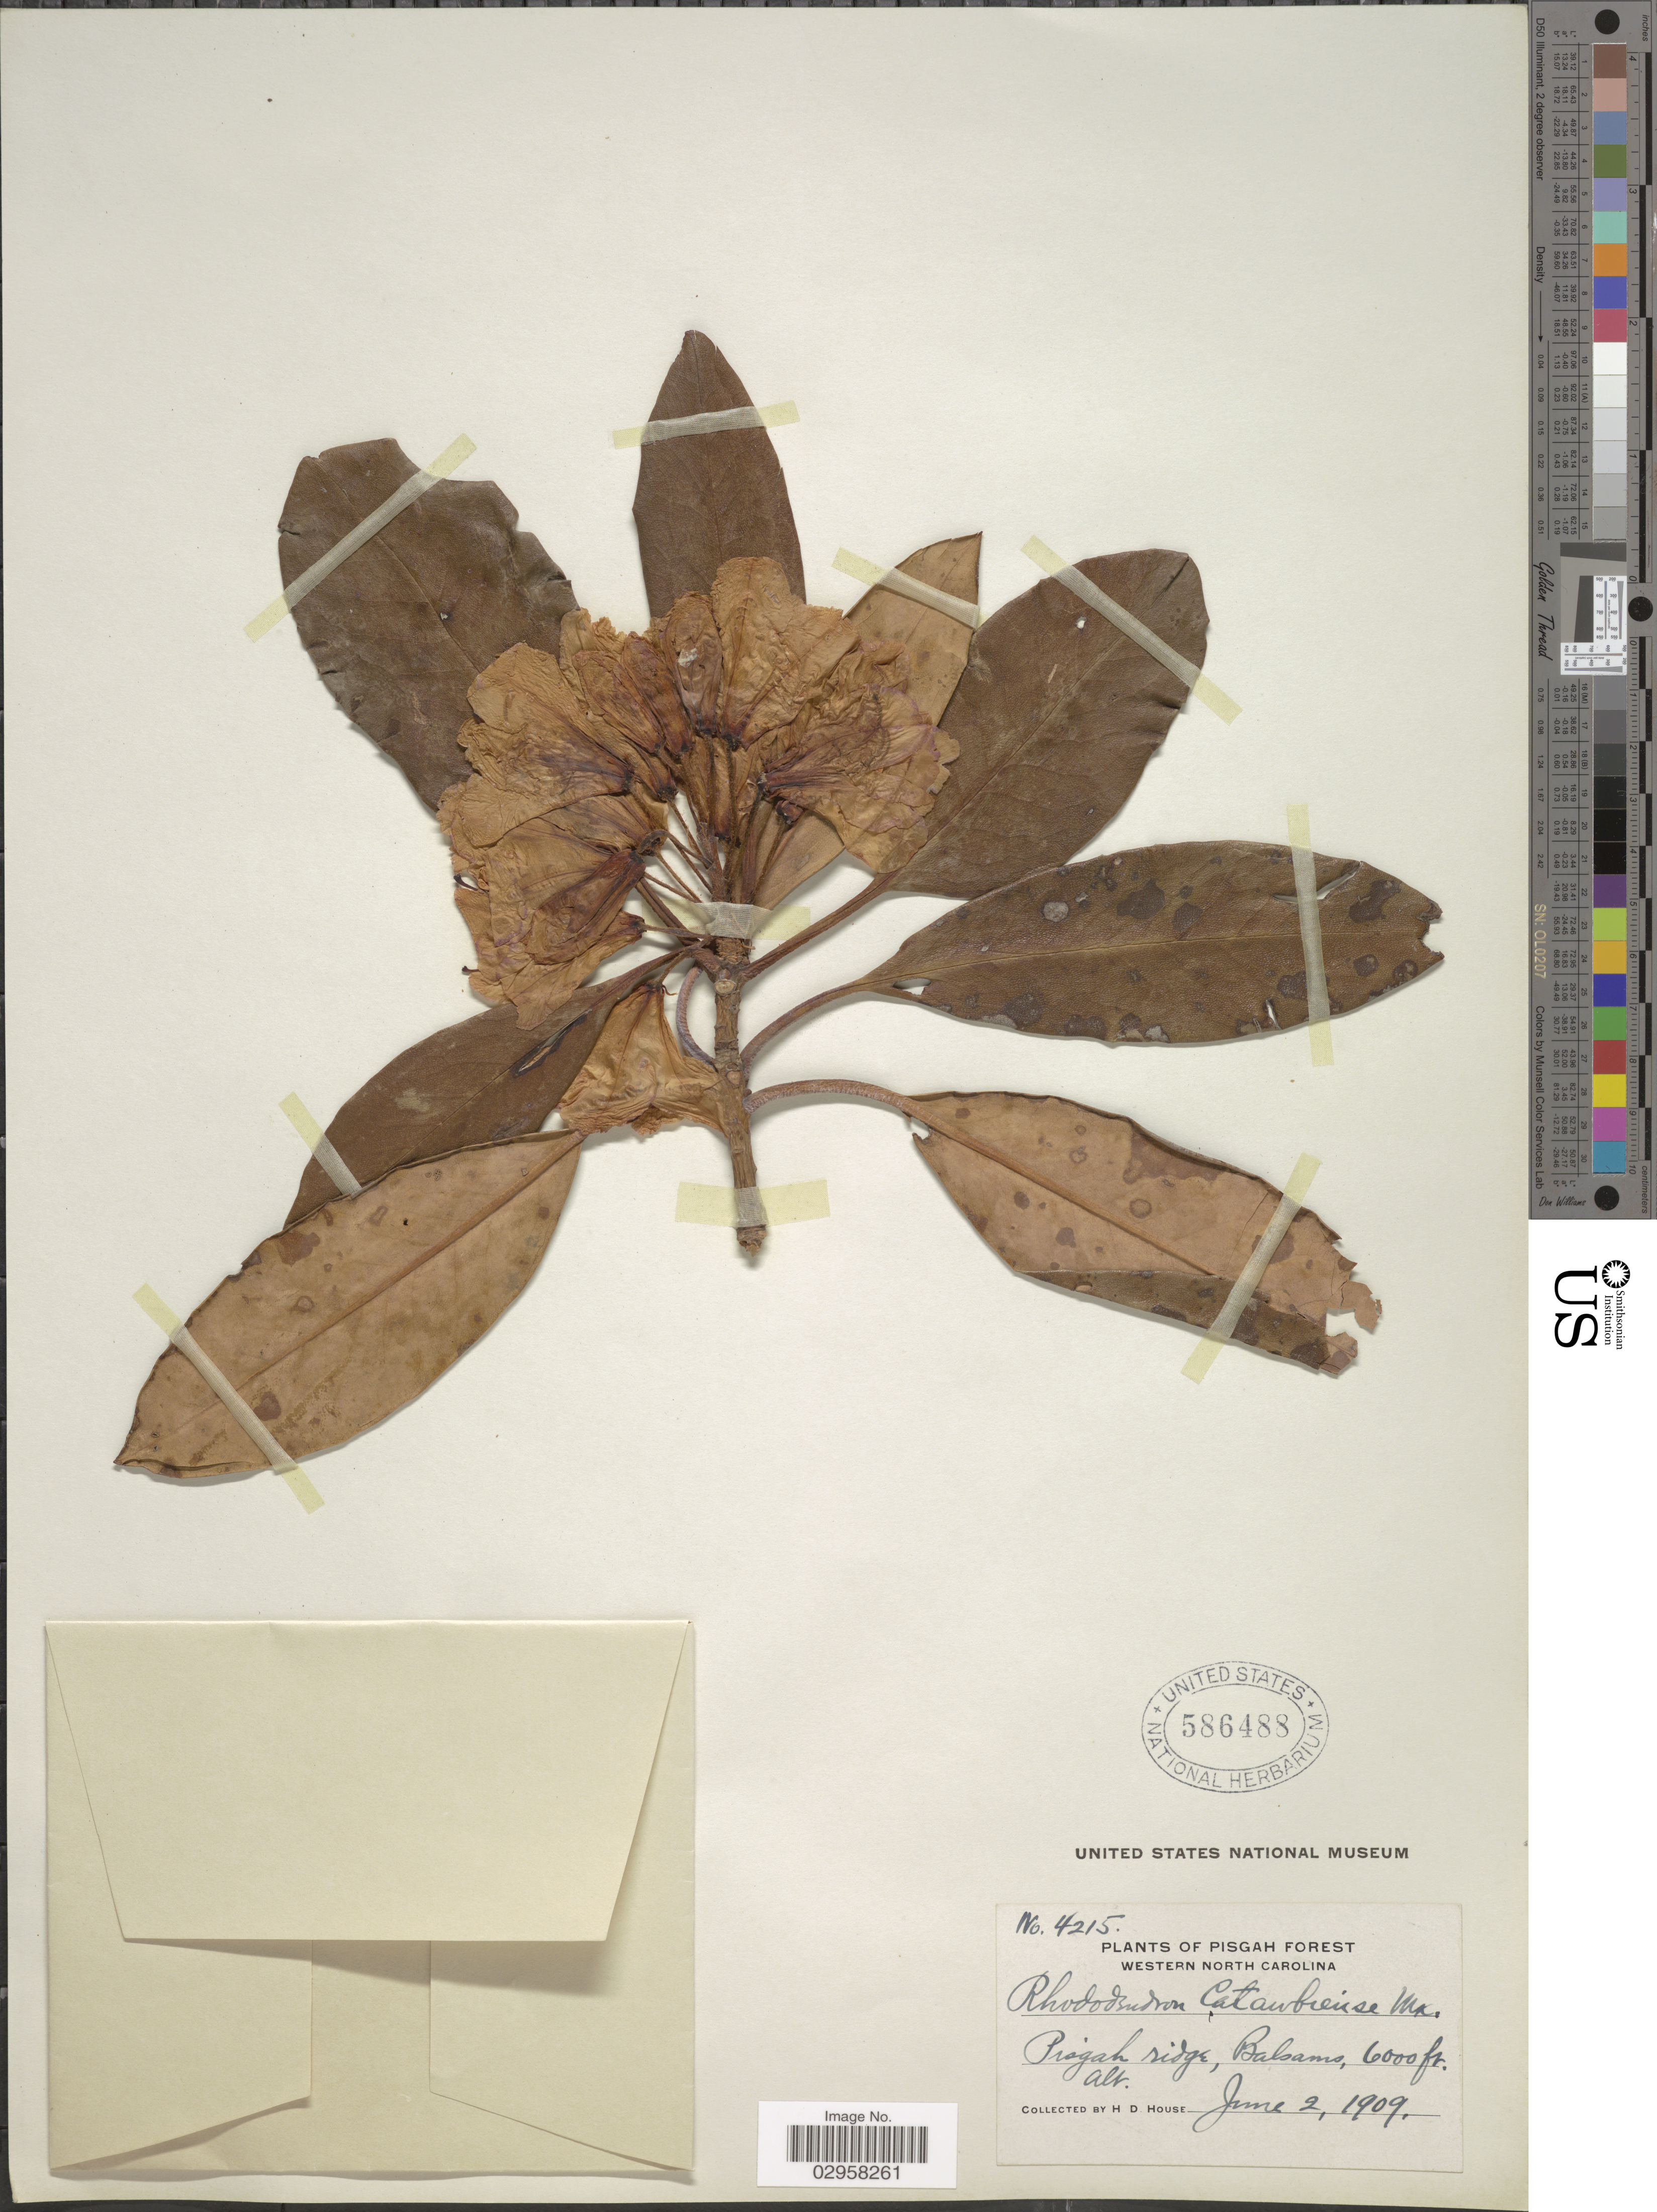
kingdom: Plantae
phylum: Tracheophyta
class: Magnoliopsida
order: Ericales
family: Ericaceae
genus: Rhododendron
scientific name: Rhododendron catawbiense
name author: Michx.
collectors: H. D. House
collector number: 4215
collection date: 1909-06-02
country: United States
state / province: North Carolina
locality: Pisgah Forest. Western North Carolina. Pisgah ridge, Balsams.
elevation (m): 1829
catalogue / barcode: US 586488